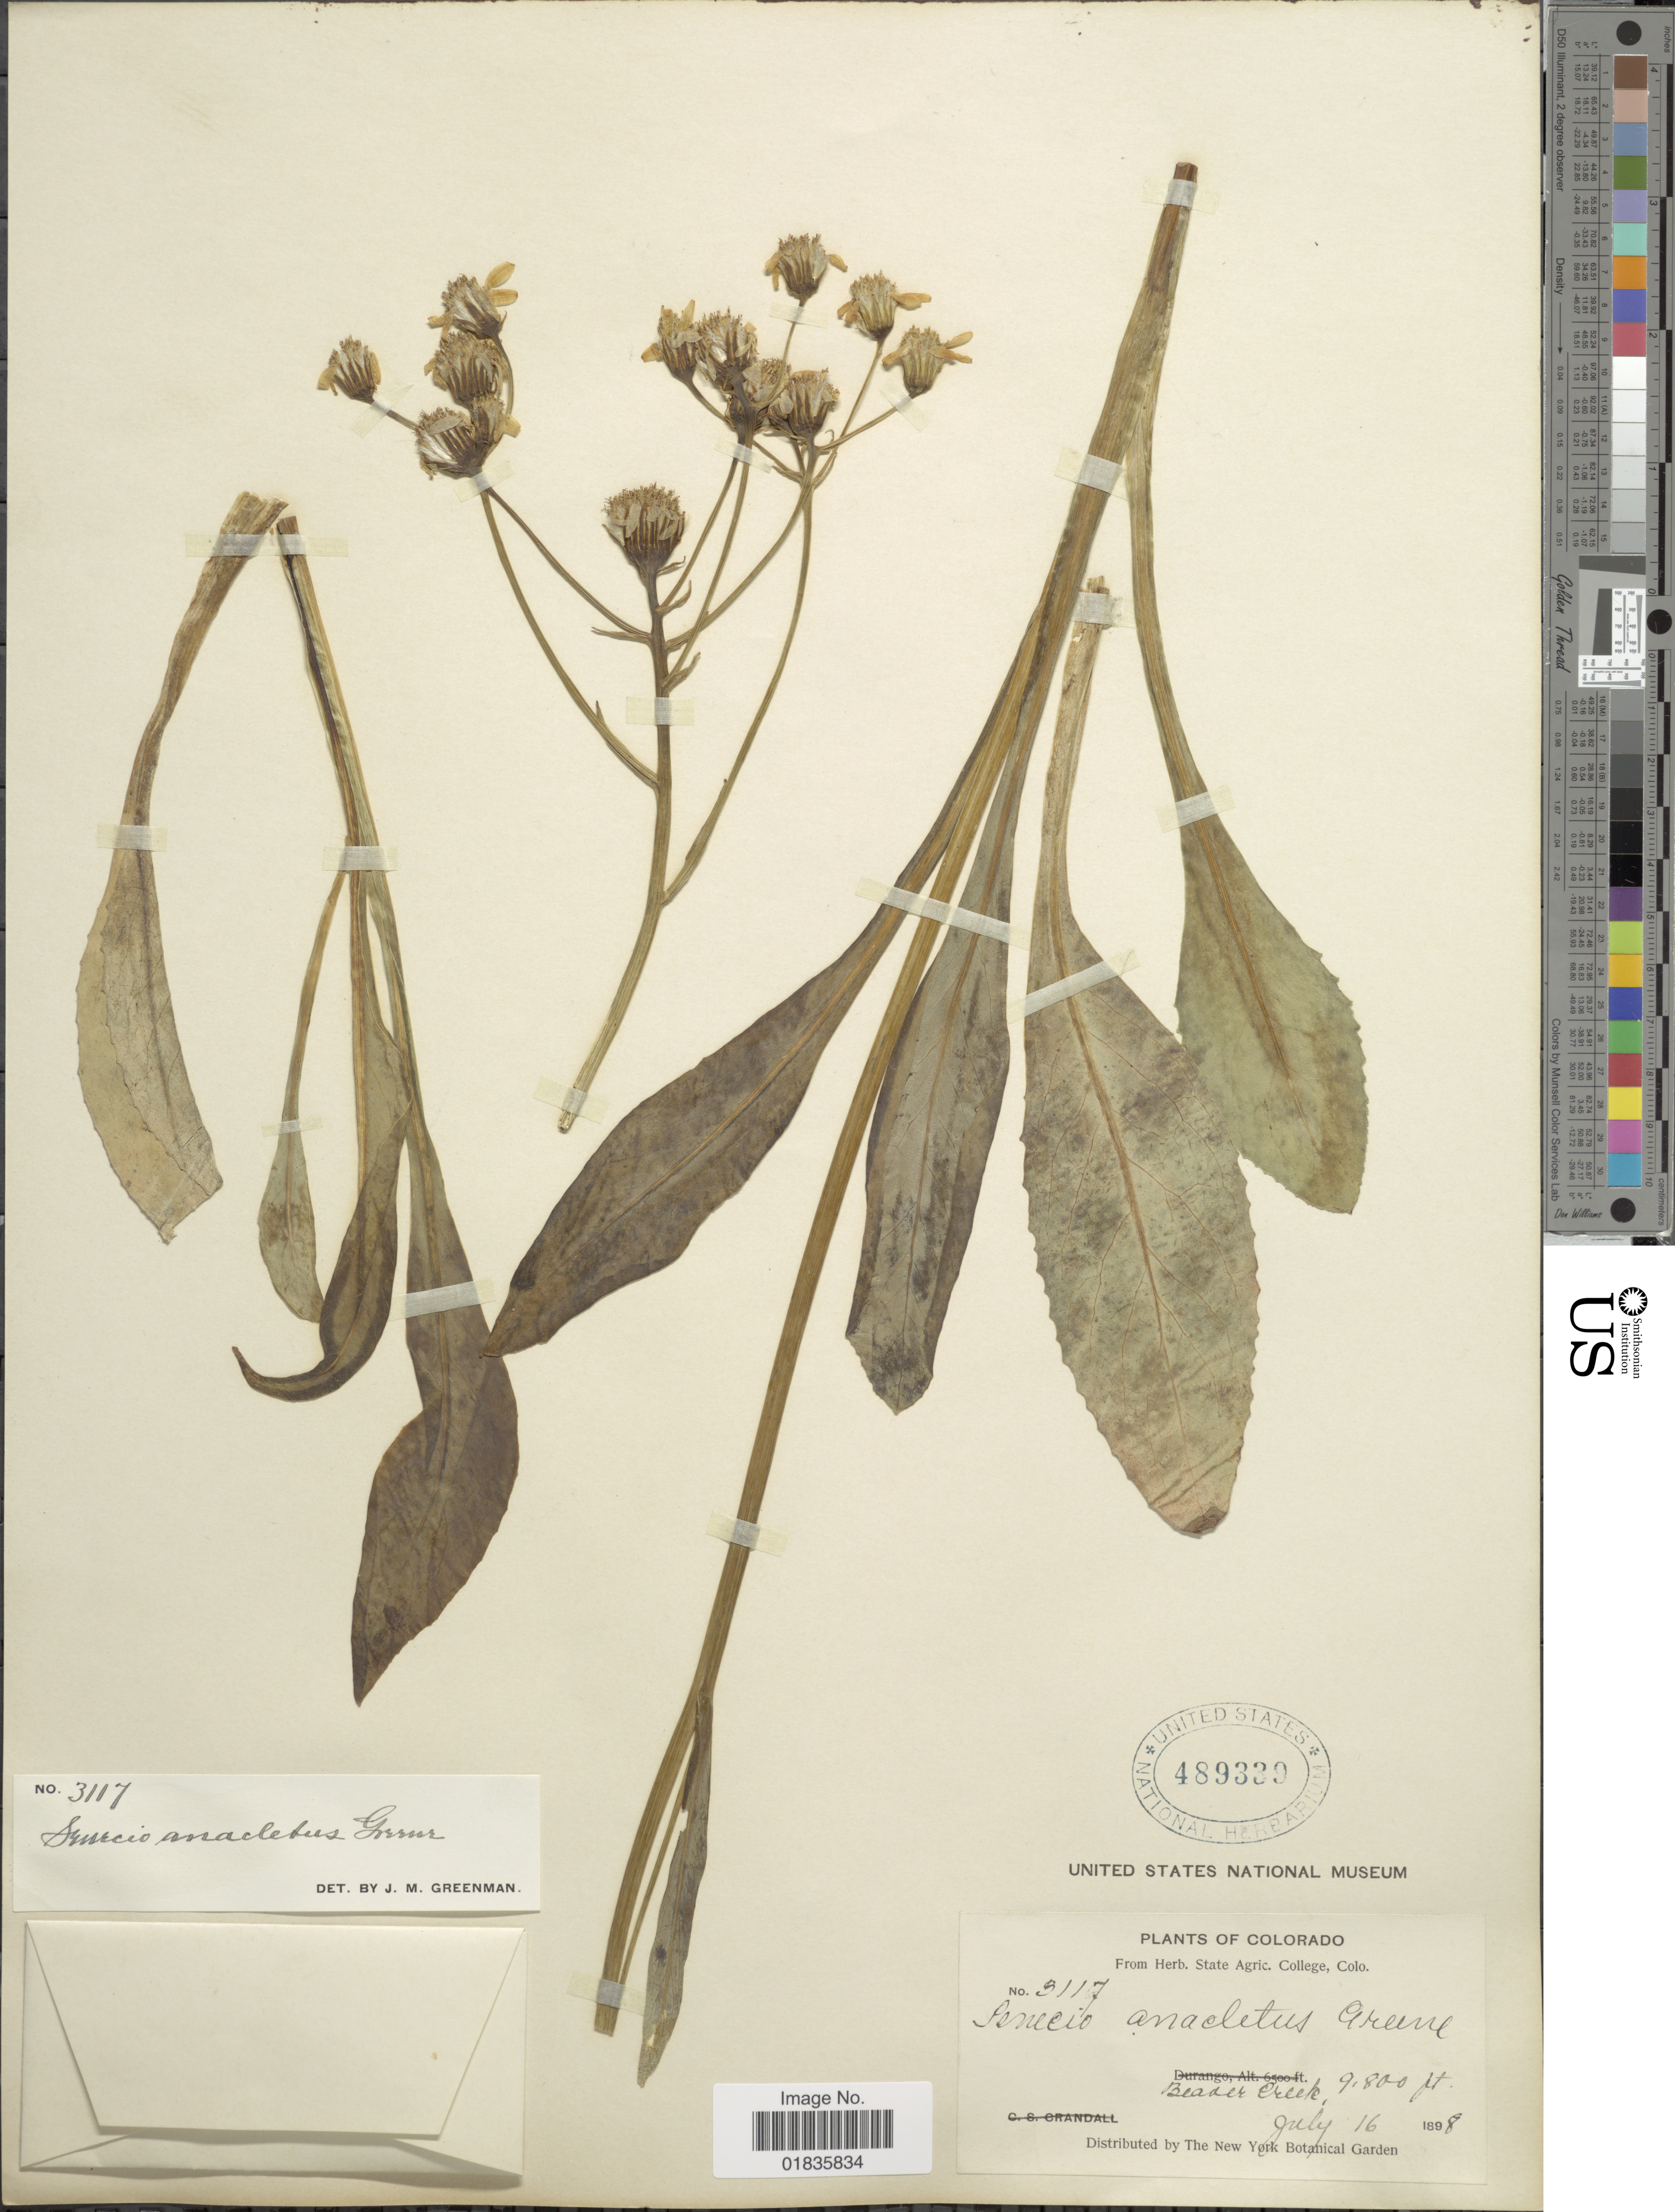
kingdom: Plantae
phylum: Tracheophyta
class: Magnoliopsida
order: Asterales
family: Asteraceae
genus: Senecio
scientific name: Senecio wootonii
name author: Greene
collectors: ex herb. State Agric. College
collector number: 3117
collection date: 1898-07-16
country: United States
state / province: Colorado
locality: Beaver Creek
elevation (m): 2987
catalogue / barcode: US 489339